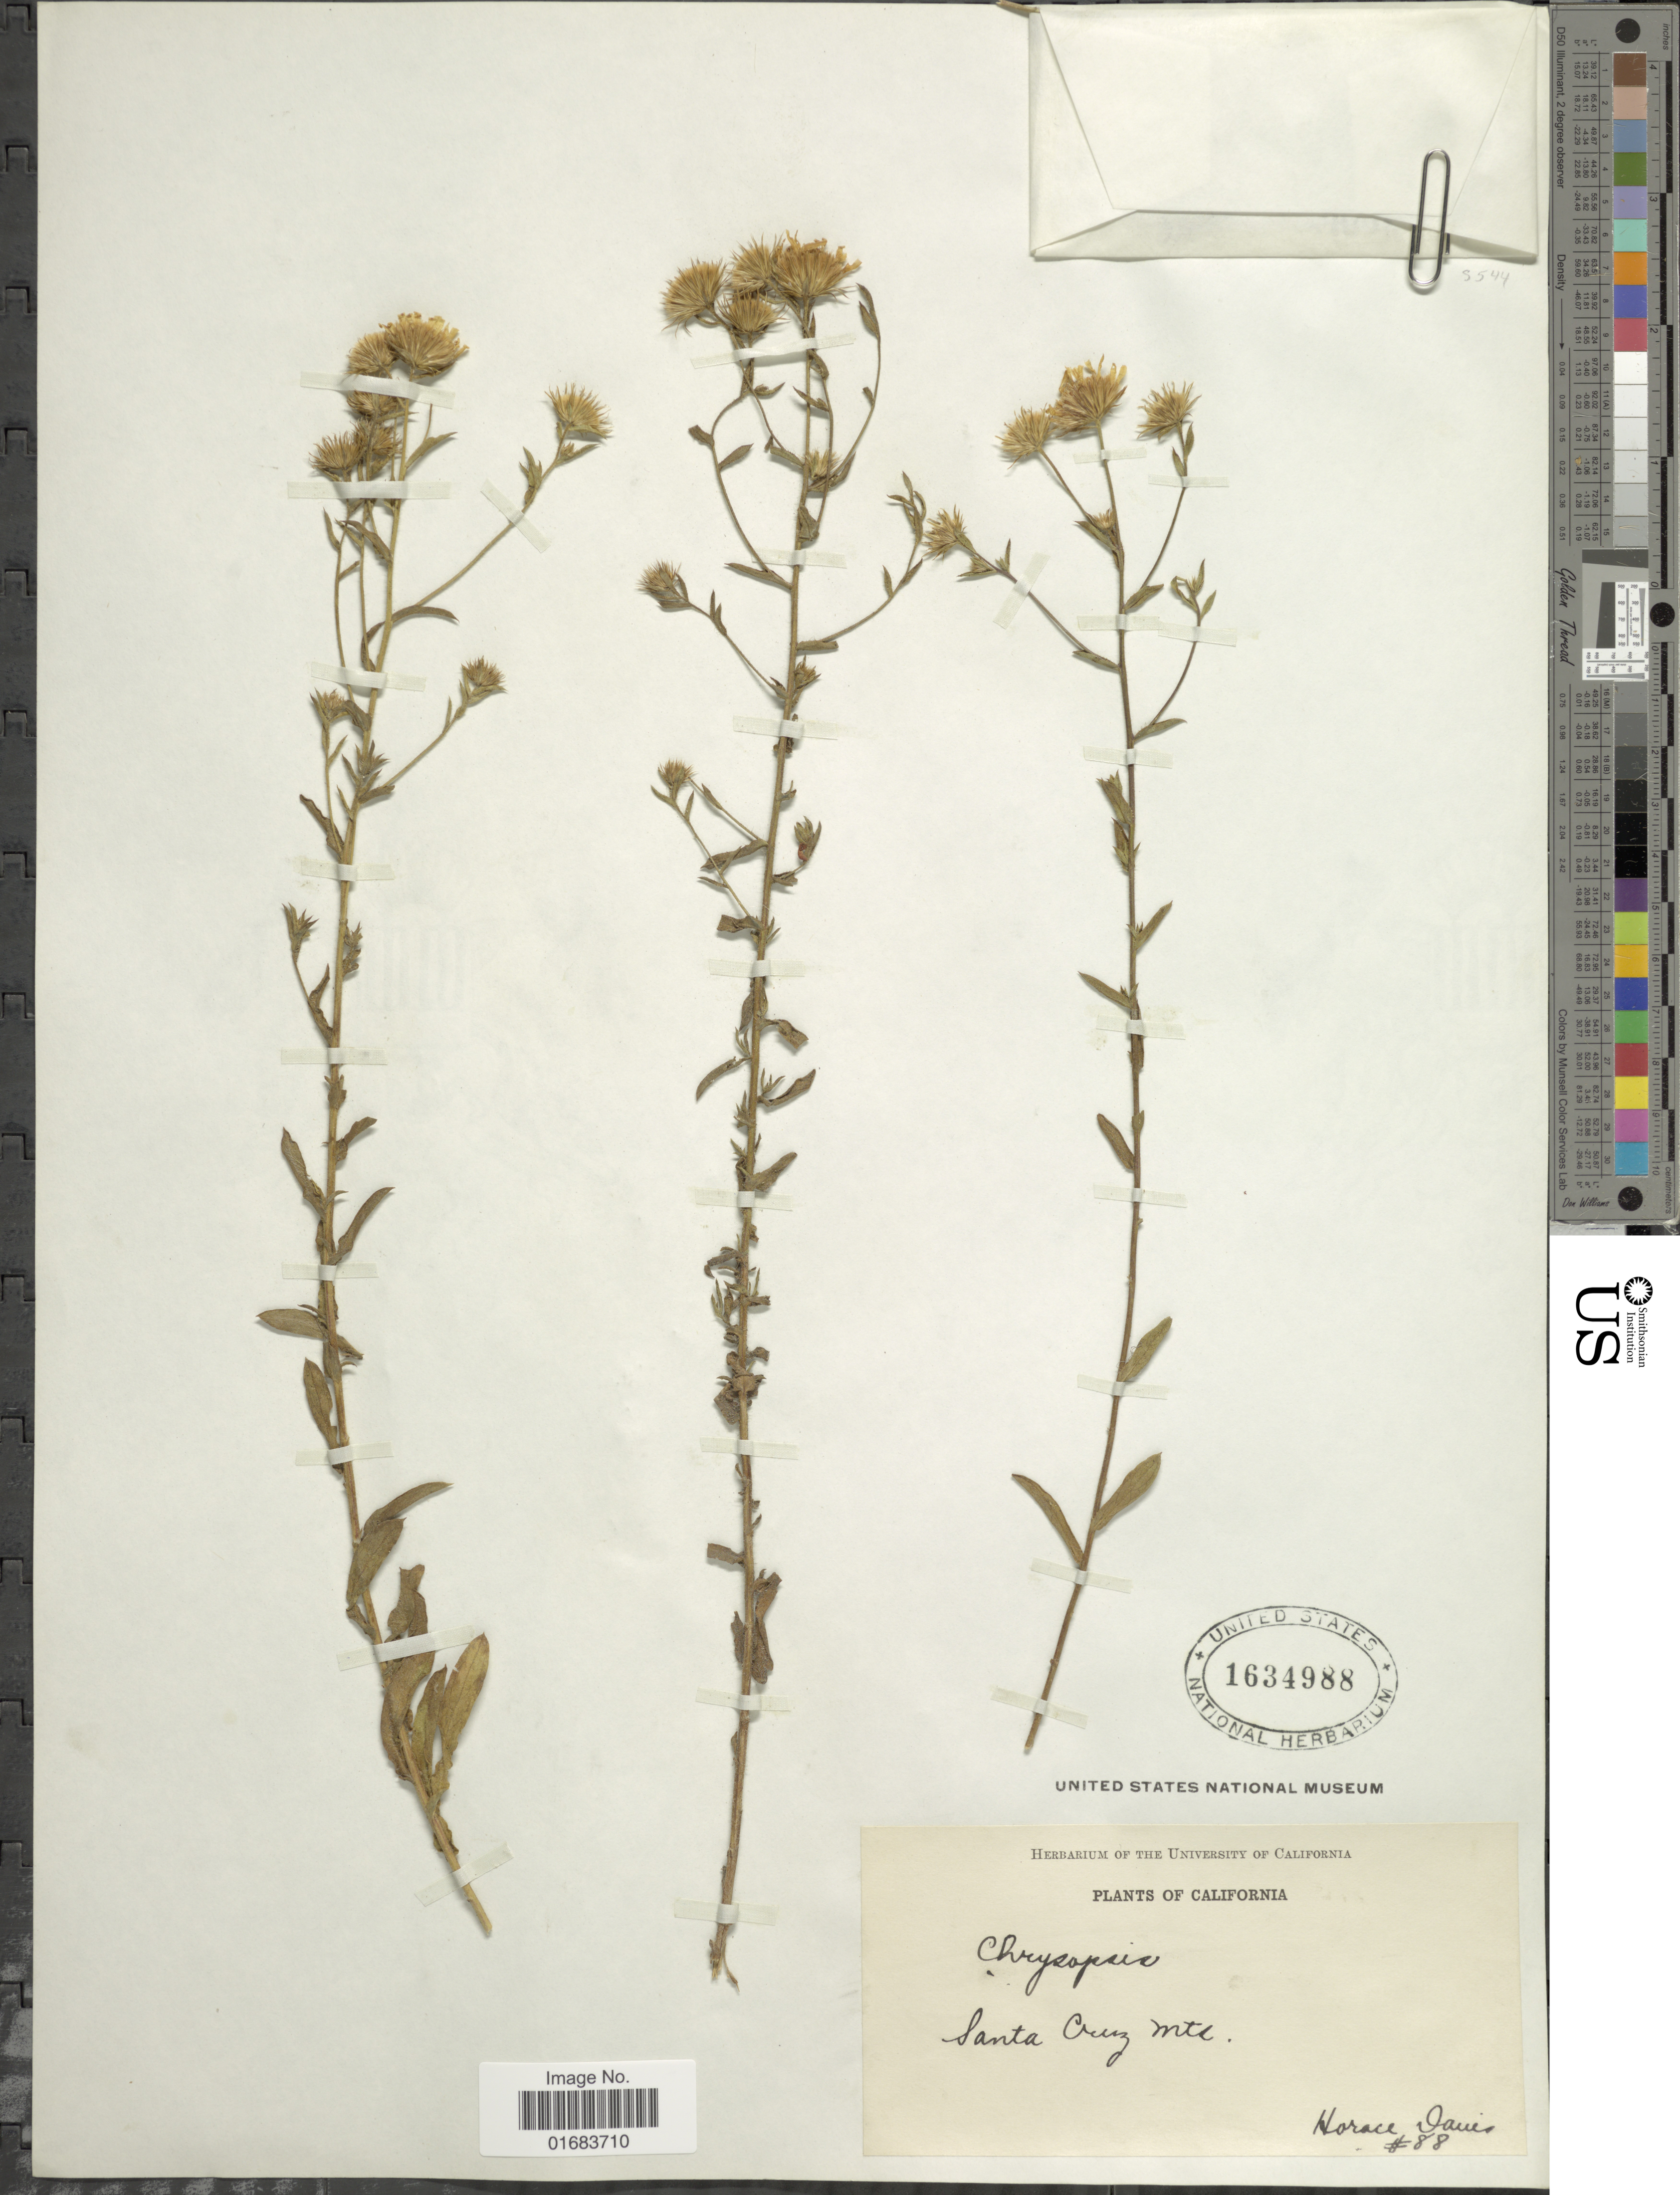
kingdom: Plantae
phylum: Tracheophyta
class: Magnoliopsida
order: Asterales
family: Asteraceae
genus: Chrysopsis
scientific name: Chrysopsis sp.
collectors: H. Davis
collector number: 88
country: United States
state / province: California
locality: Santa Cruz Mts.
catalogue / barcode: US 1634988